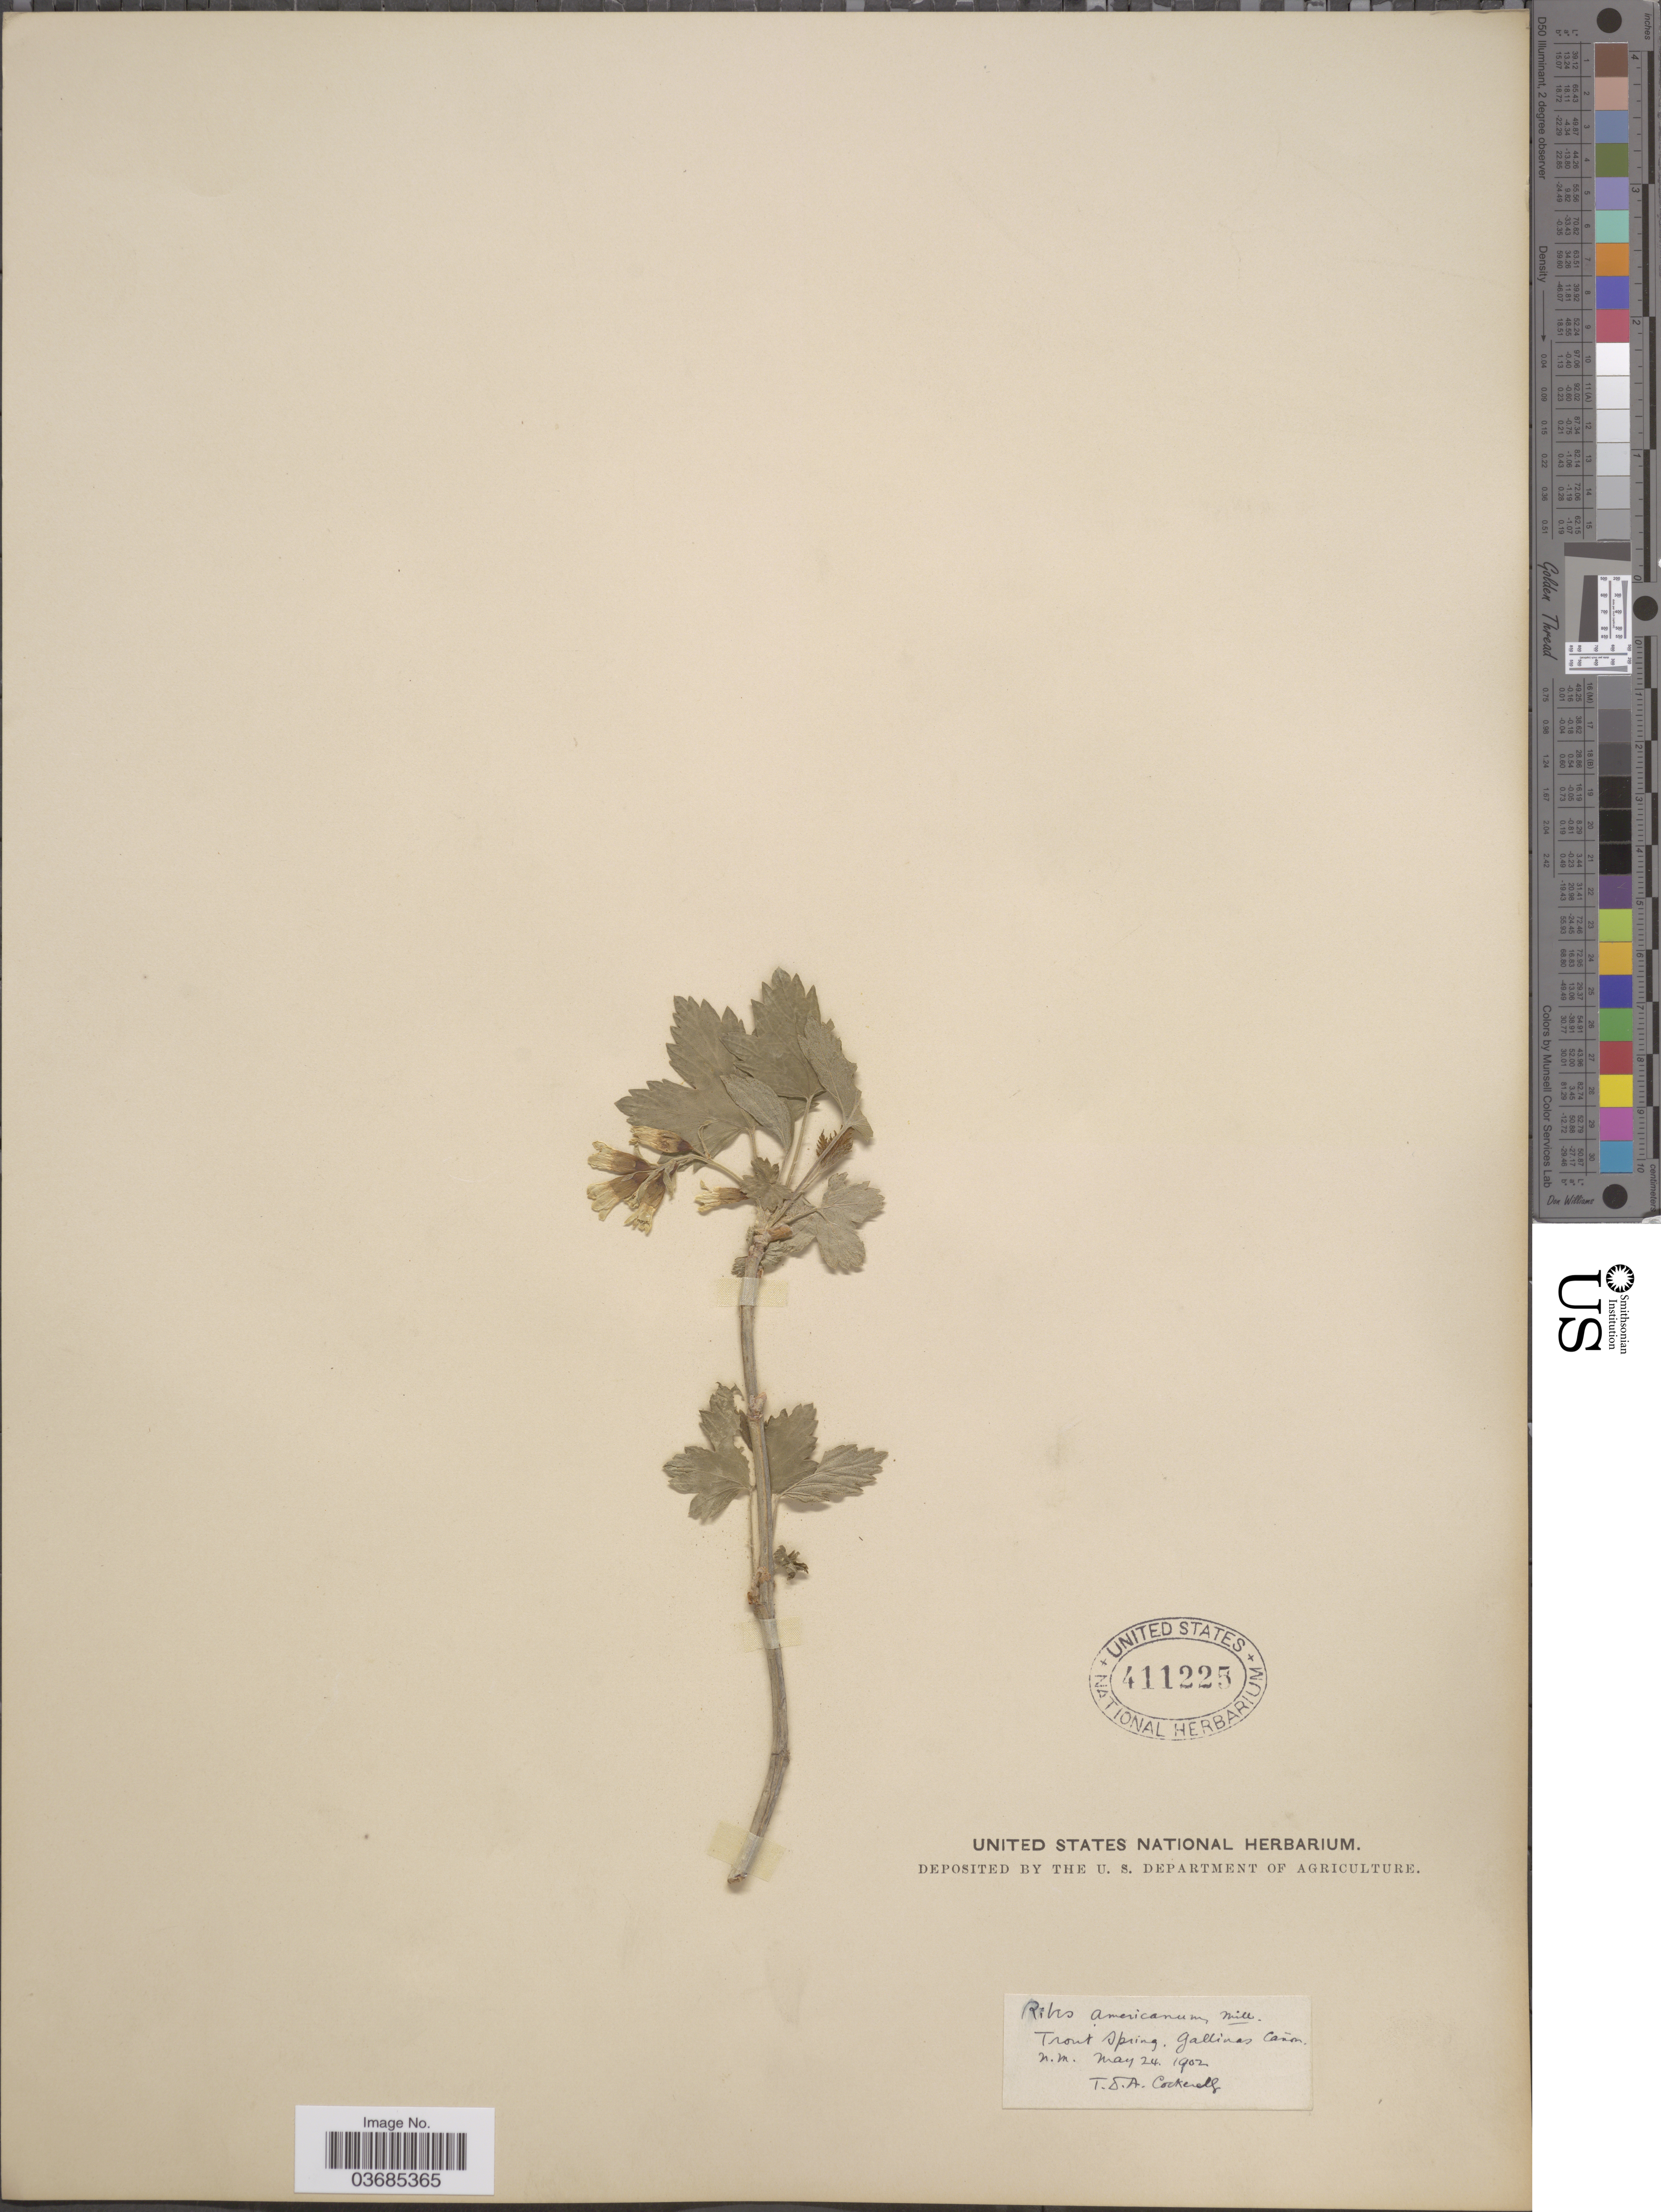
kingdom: Plantae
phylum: Tracheophyta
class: Magnoliopsida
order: Saxifragales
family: Grossulariaceae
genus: Ribes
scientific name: Ribes americanum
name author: Mill.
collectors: T. Cockerell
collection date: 1902-05-24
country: United States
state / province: New Mexico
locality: Trout Spring. Gallinas Cañon.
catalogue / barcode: US 411225